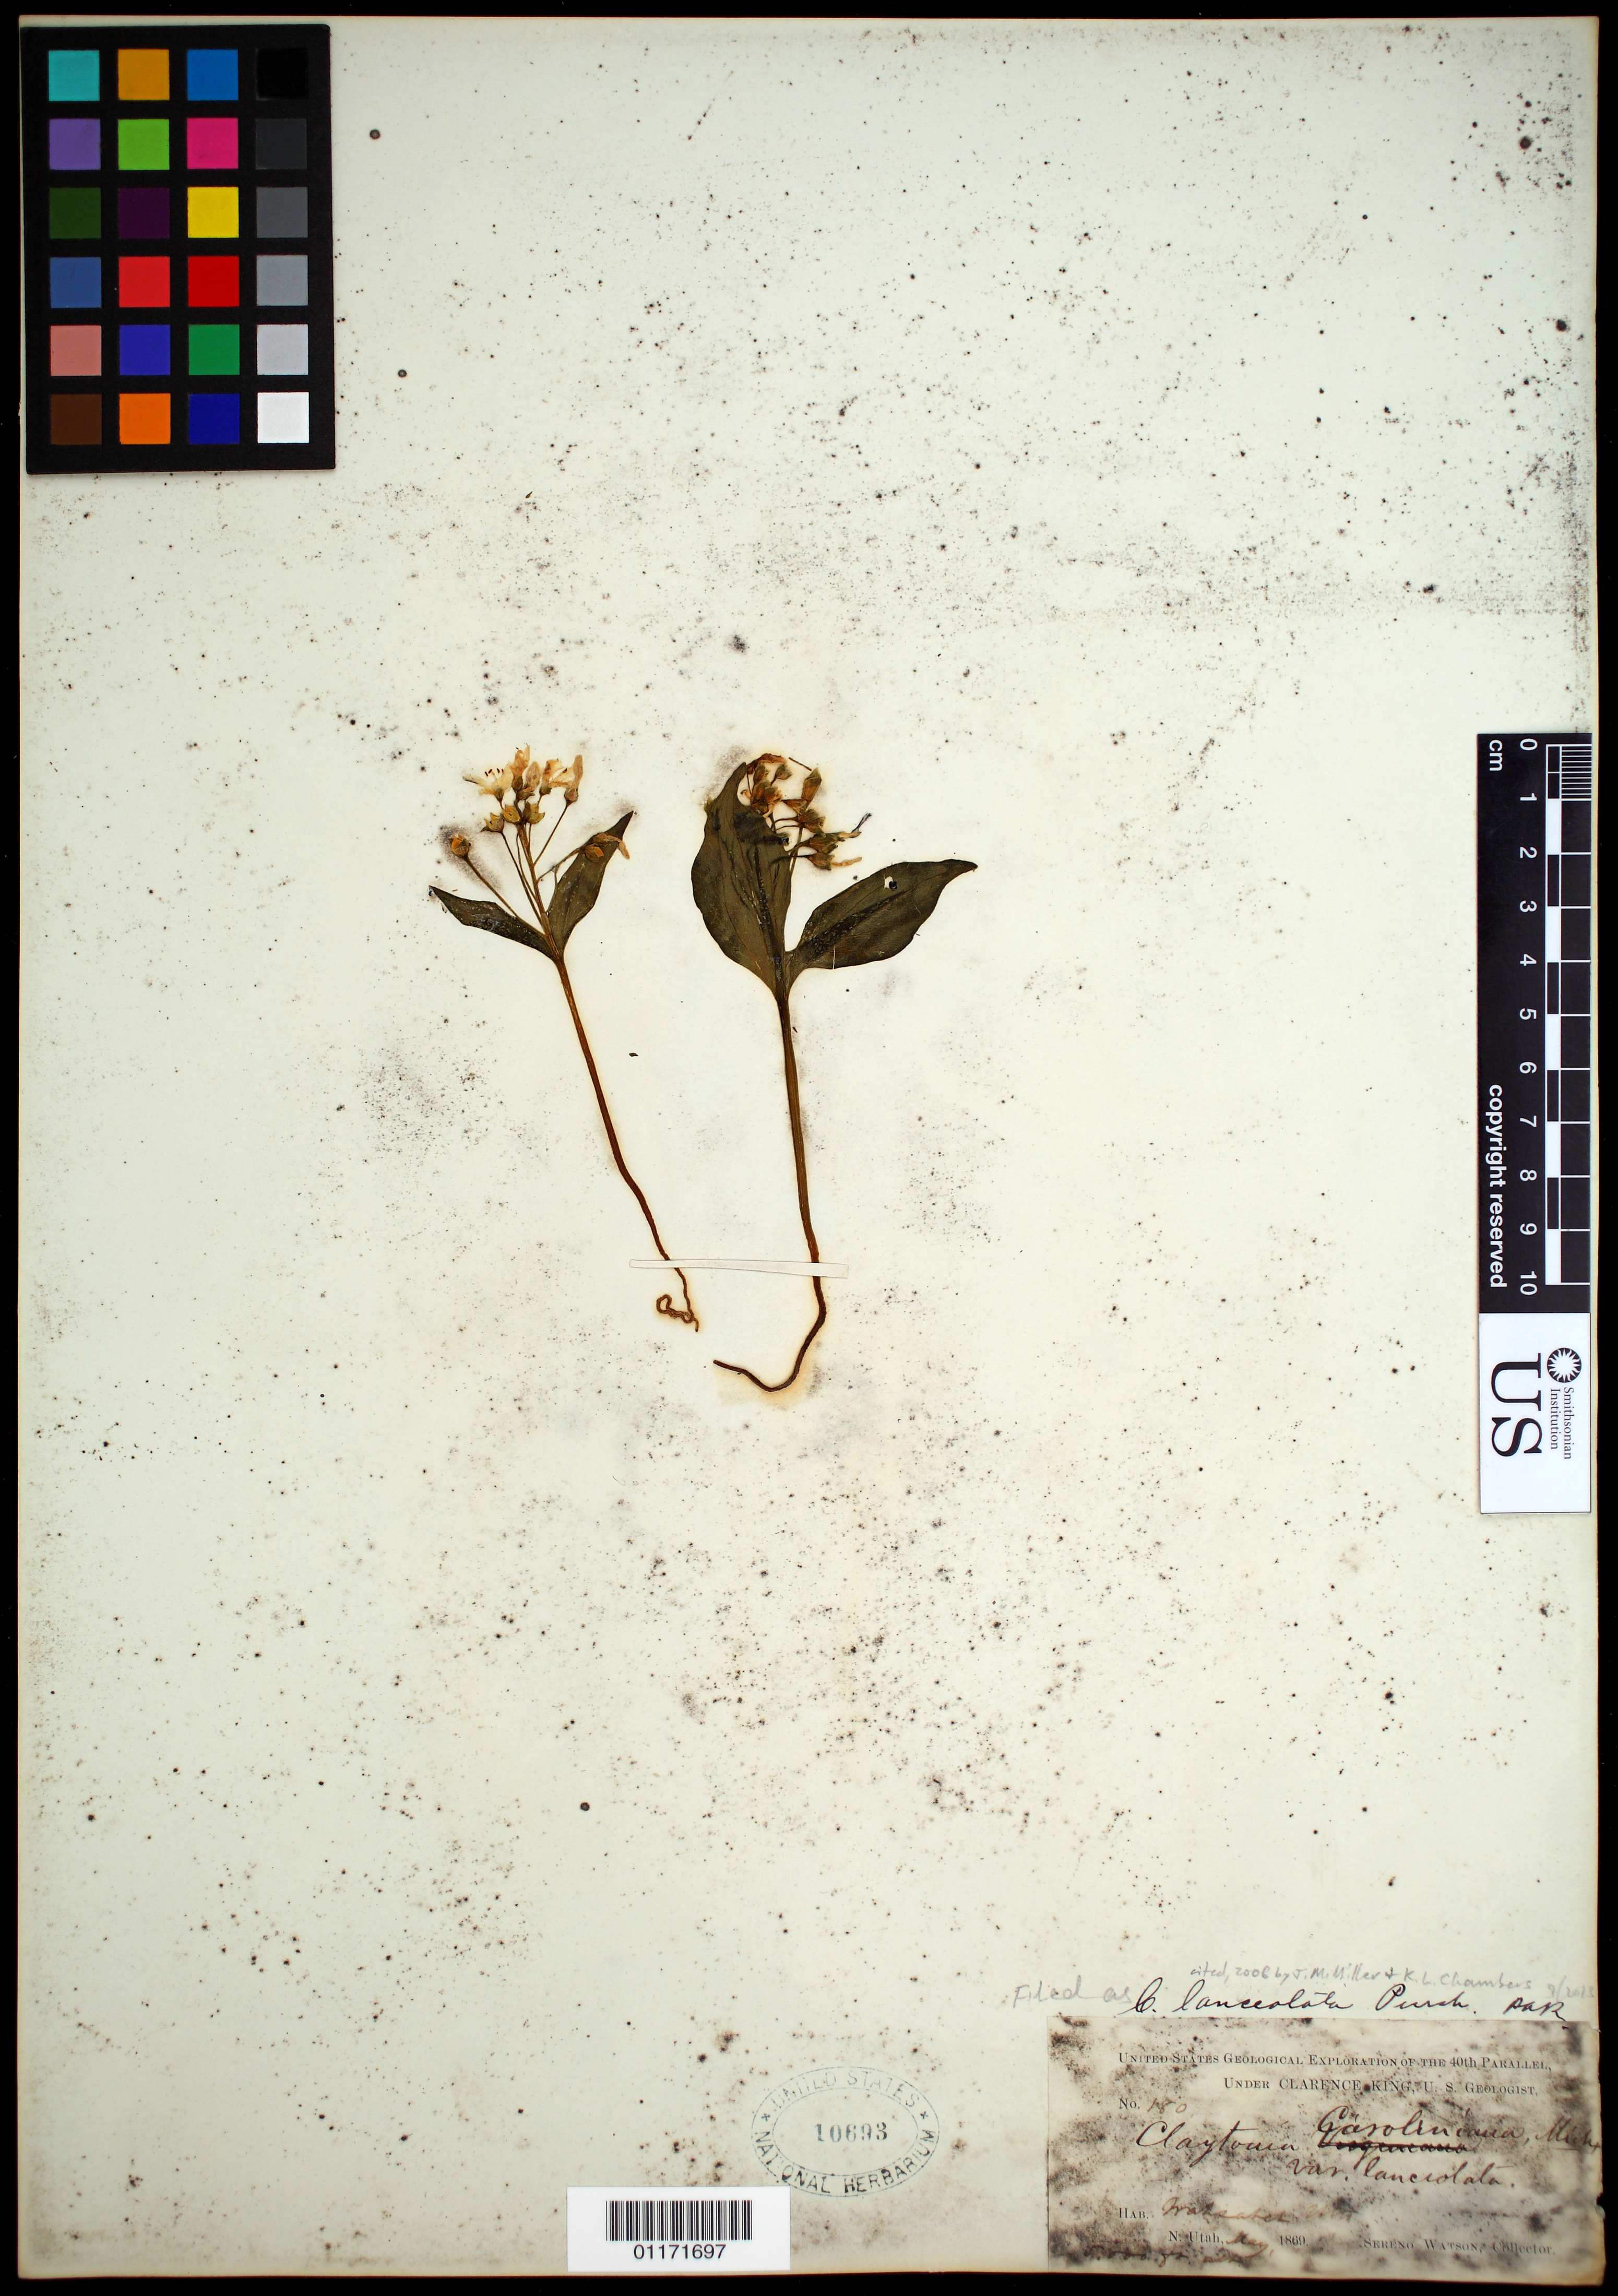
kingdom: Plantae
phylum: Tracheophyta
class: Magnoliopsida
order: Caryophyllales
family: Montiaceae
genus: Claytonia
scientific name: Claytonia lanceolata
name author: Pursh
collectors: S. Watson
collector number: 180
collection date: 1869-05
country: United States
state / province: Utah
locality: Wasatch Mountains, N. Utah.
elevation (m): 1524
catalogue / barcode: US 10693